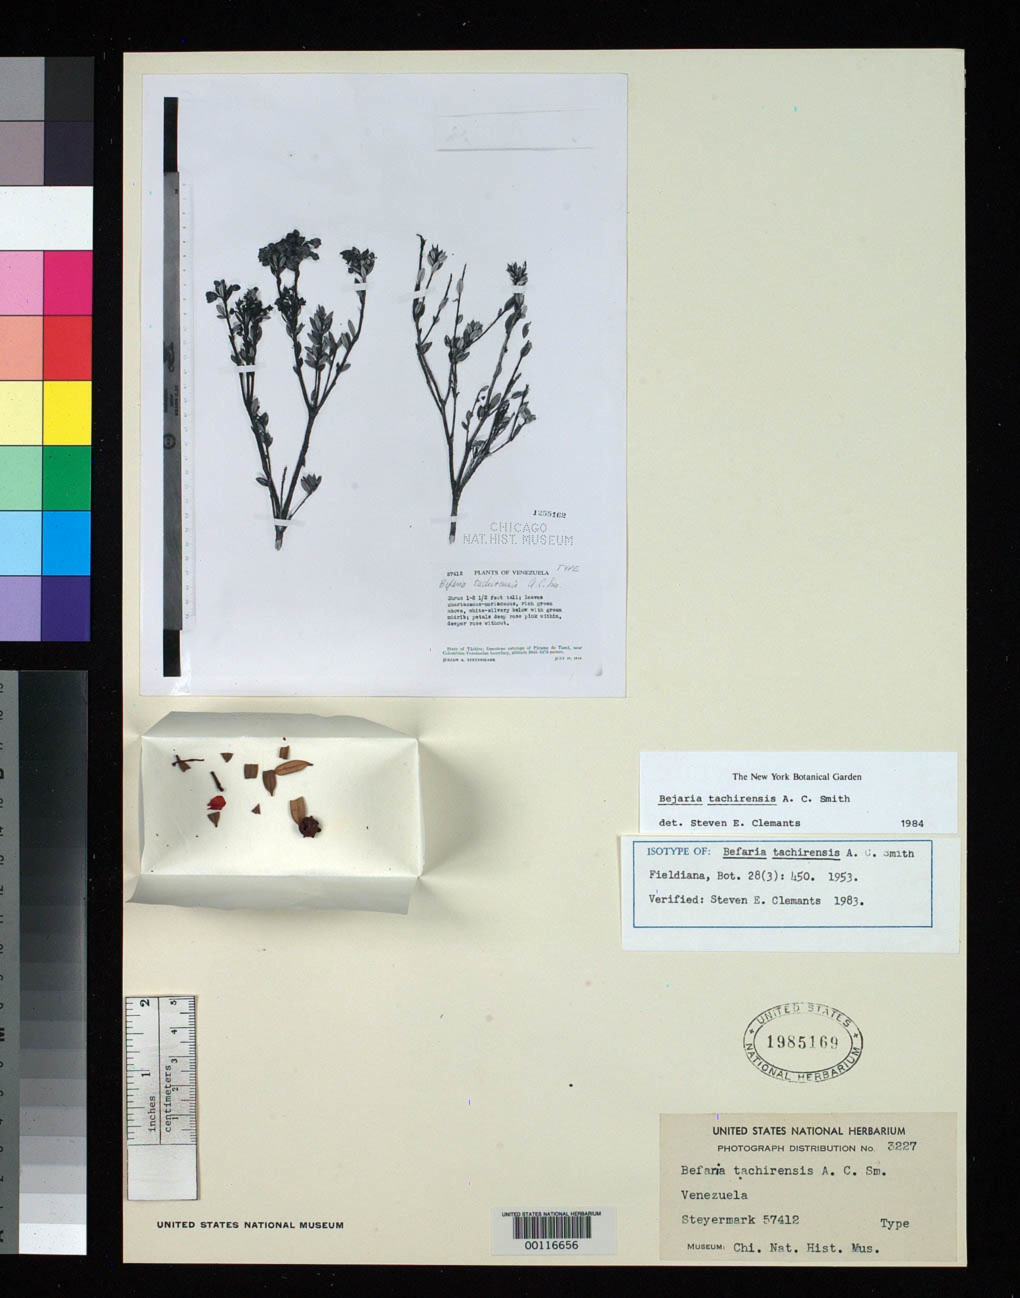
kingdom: Plantae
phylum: Tracheophyta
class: Magnoliopsida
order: Ericales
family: Ericaceae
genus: Bejaria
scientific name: Bejaria tachirensis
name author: A.C. Sm.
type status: Type Fragment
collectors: J. Steyermark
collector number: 57412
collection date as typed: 15 Jul 1944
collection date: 1944-07-15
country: Venezuela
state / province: Tachira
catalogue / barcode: US 1985169